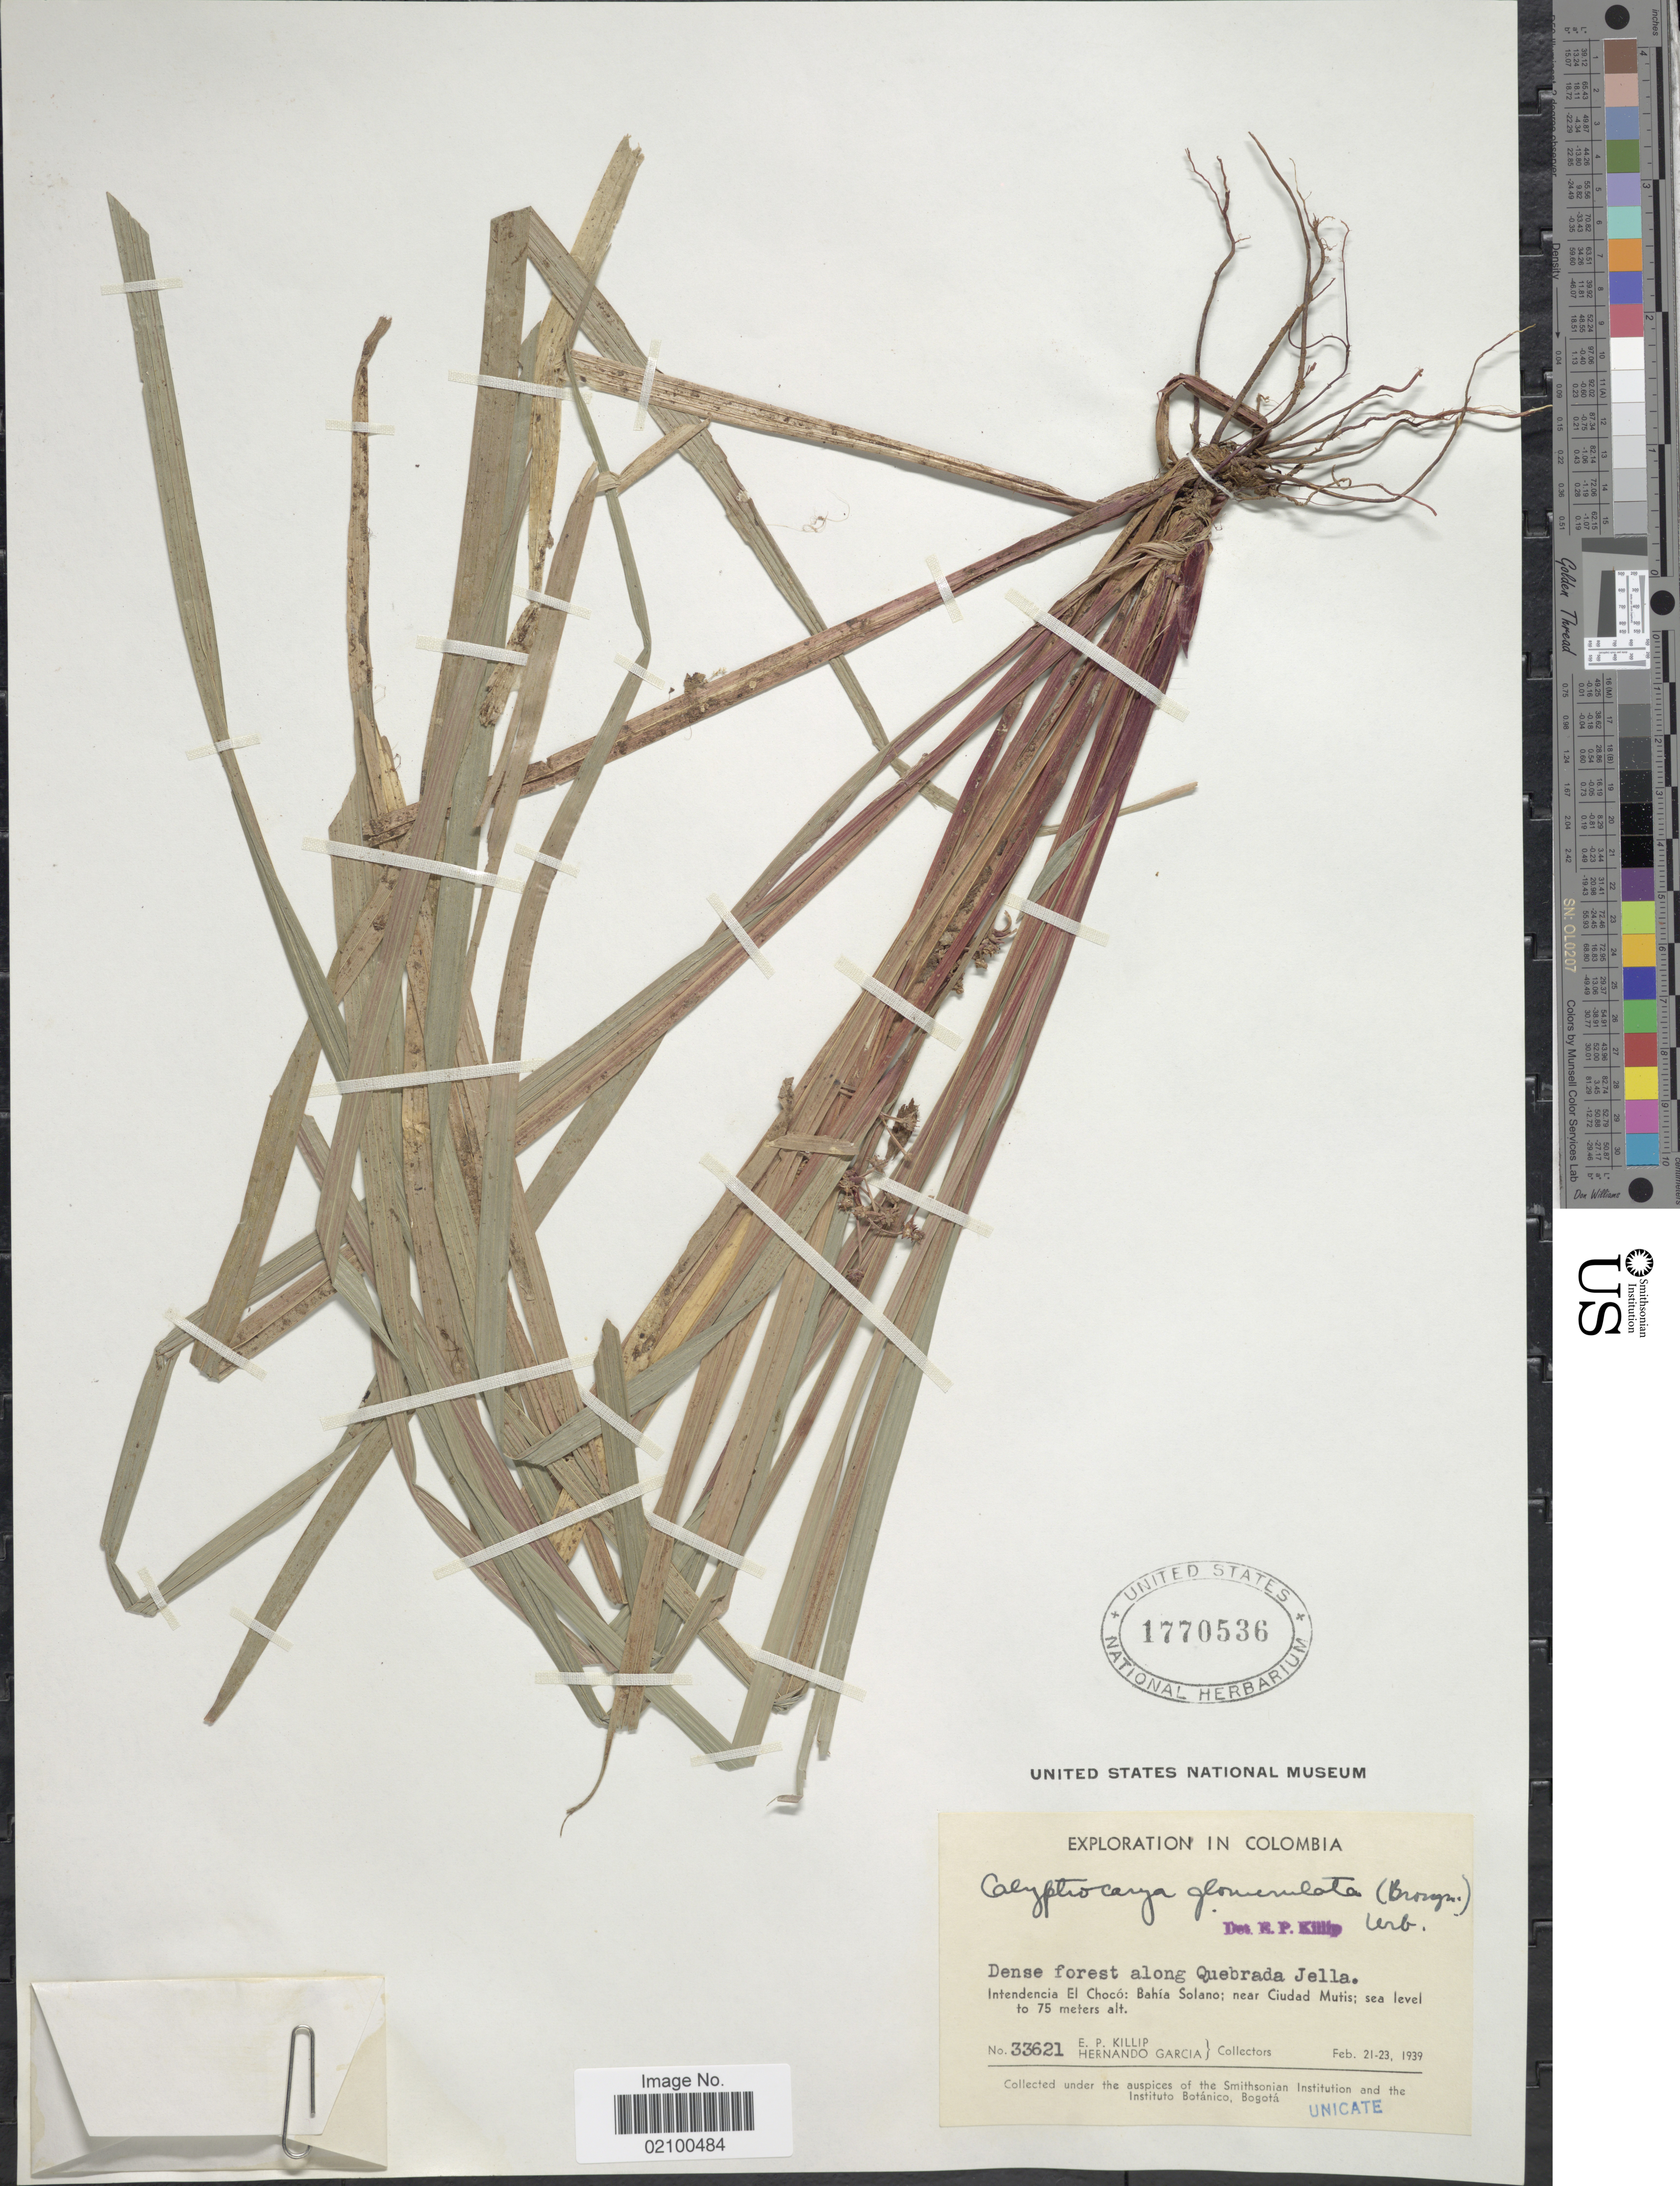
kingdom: Plantae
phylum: Tracheophyta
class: Liliopsida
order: Poales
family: Cyperaceae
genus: Calyptrocarya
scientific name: Calyptrocarya glomerulata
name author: (Brongn.) Urb.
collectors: E. P. Killip & H. Garcia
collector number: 33621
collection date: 1939-02-21/1939-02-23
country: Colombia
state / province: Chocó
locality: Dense forest along Quebrada Jella. Intendencia El Choco: Bahia Solano; near Ciudad Mutis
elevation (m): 0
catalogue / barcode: US 1770536